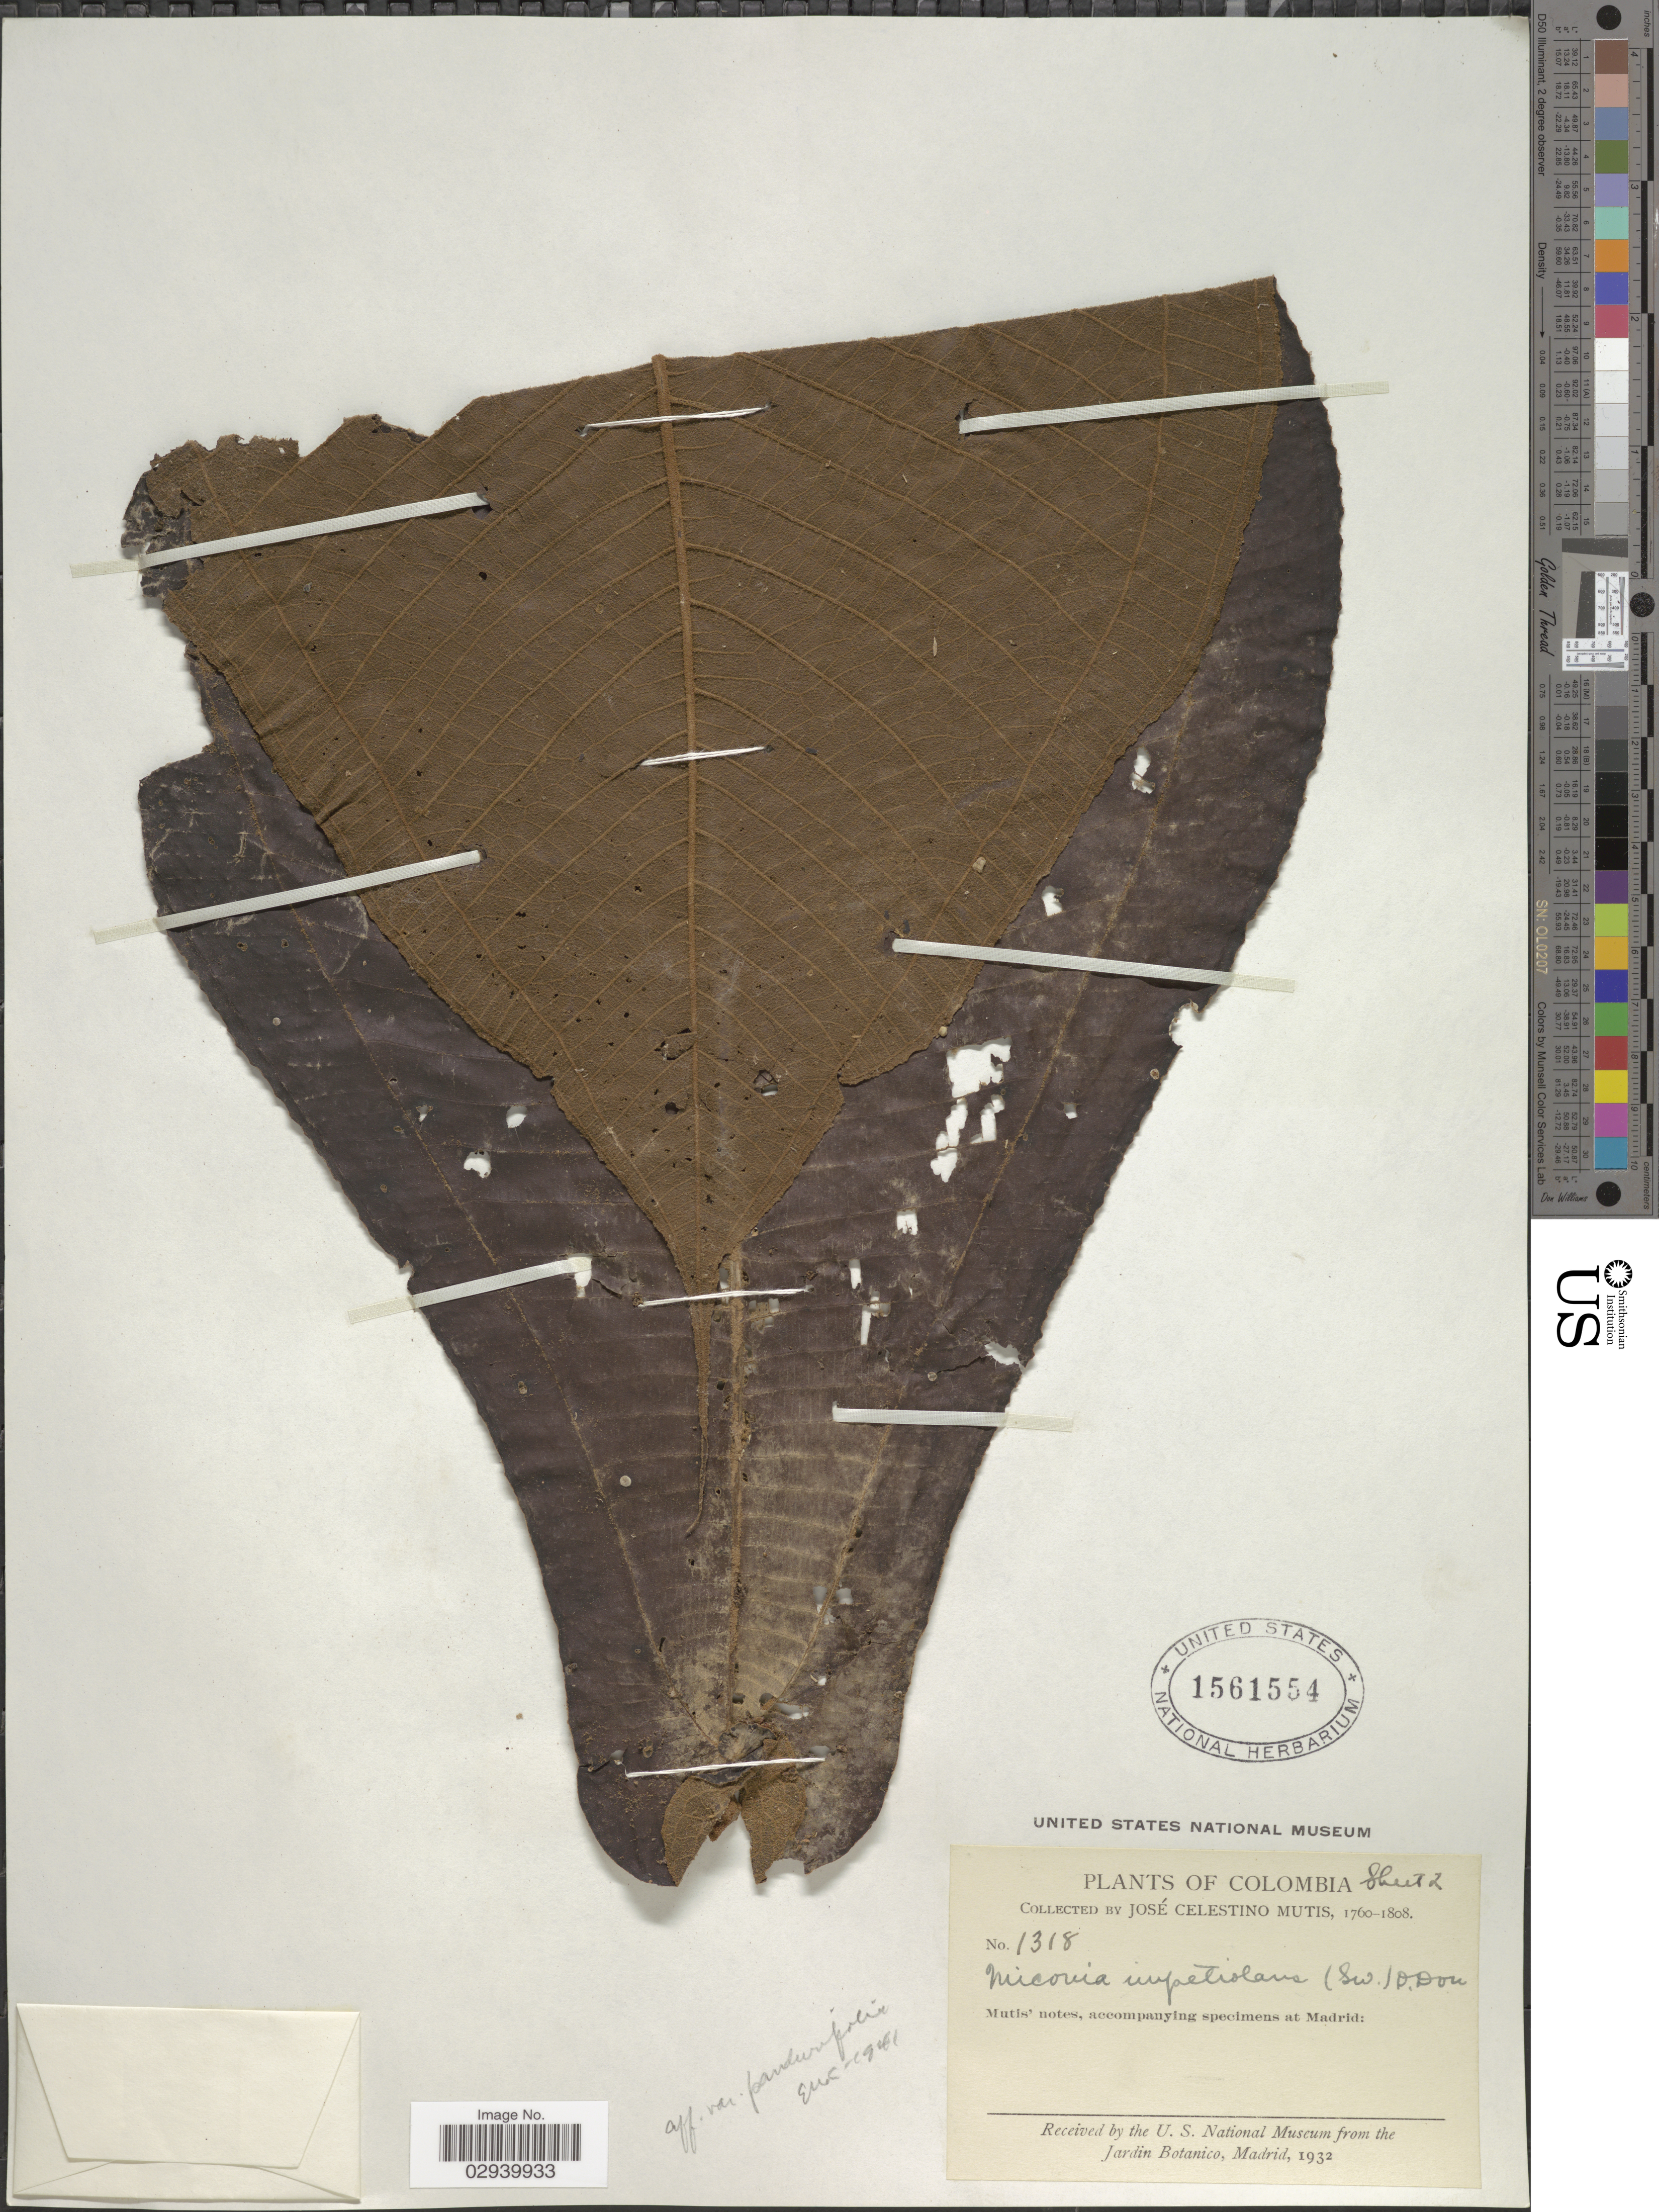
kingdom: Plantae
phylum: Tracheophyta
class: Magnoliopsida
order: Myrtales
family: Melastomataceae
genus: Miconia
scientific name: Miconia impetiolaris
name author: (Sw.) D. Don ex DC.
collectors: J. C. B. Mutis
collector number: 1318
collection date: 1760/1808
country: Colombia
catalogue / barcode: US 1561554